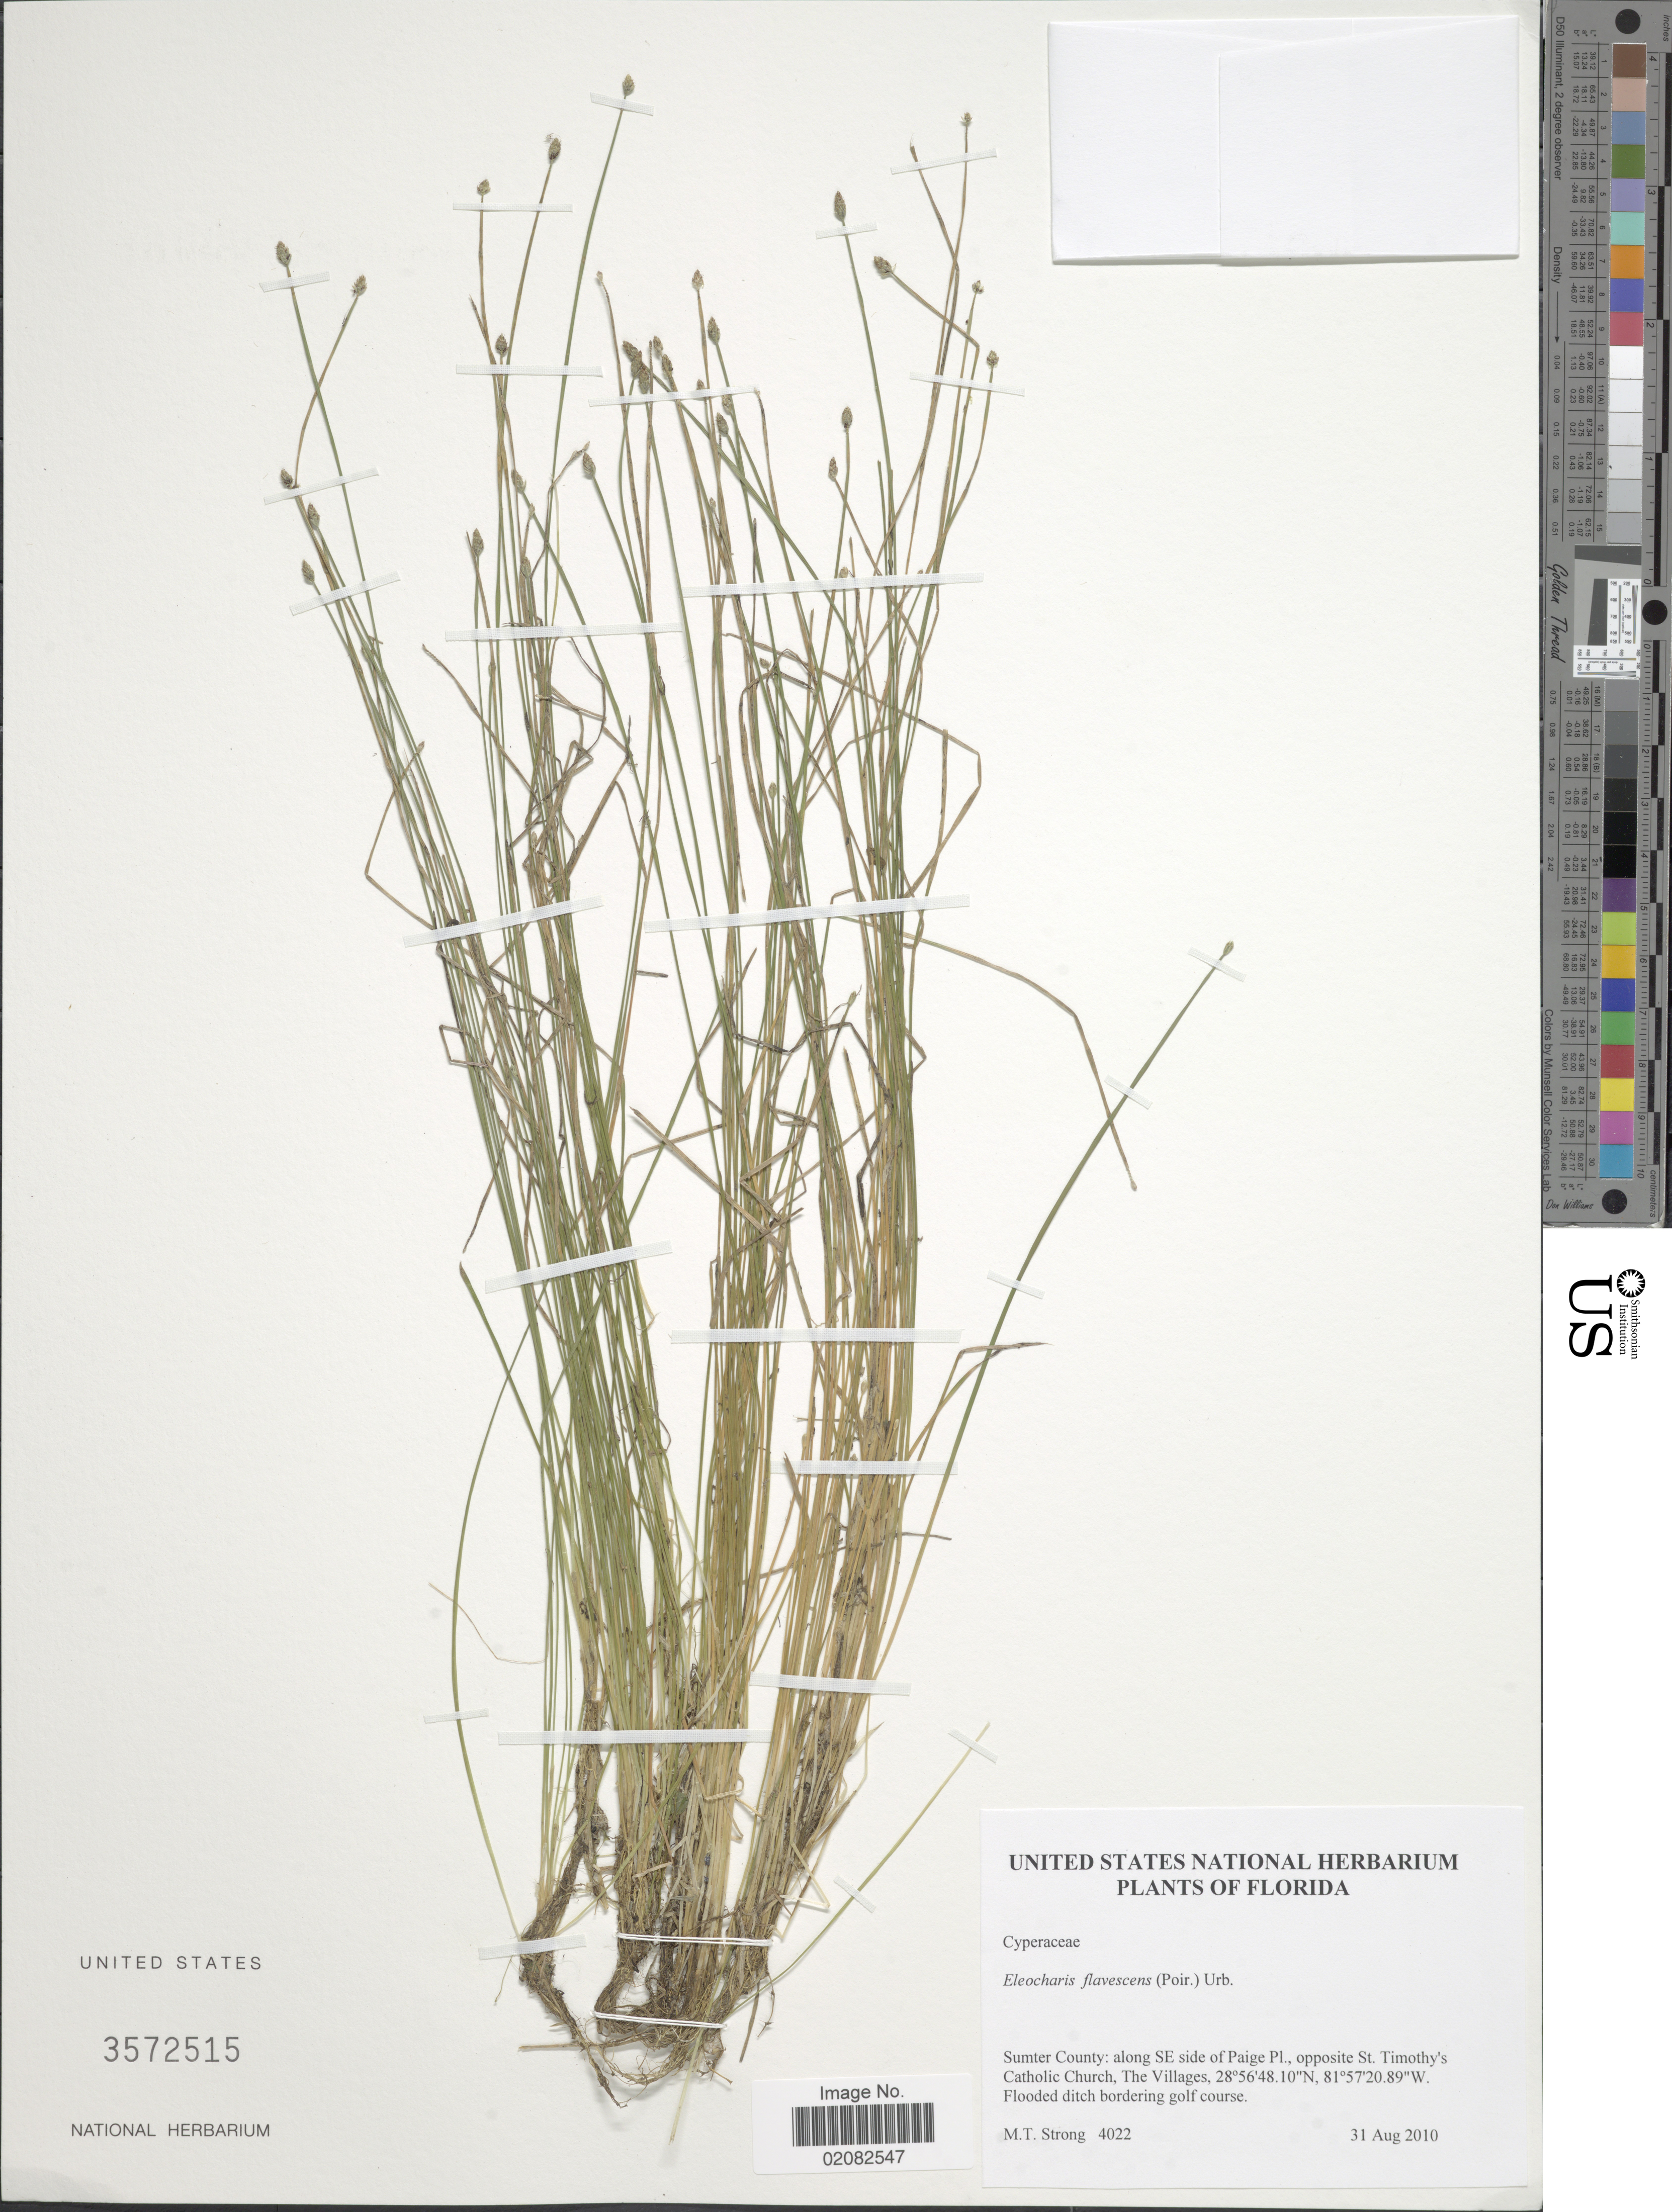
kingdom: Plantae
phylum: Tracheophyta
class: Liliopsida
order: Poales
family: Cyperaceae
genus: Eleocharis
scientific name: Eleocharis flavescens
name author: (Poir.) Urb.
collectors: M. T. Strong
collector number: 4022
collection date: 2010-08-31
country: United States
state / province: Florida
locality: Sumter County, along SE side of Paige Pl., opposite St. Timothy's Catholic Church, The Villages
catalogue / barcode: US 3572515